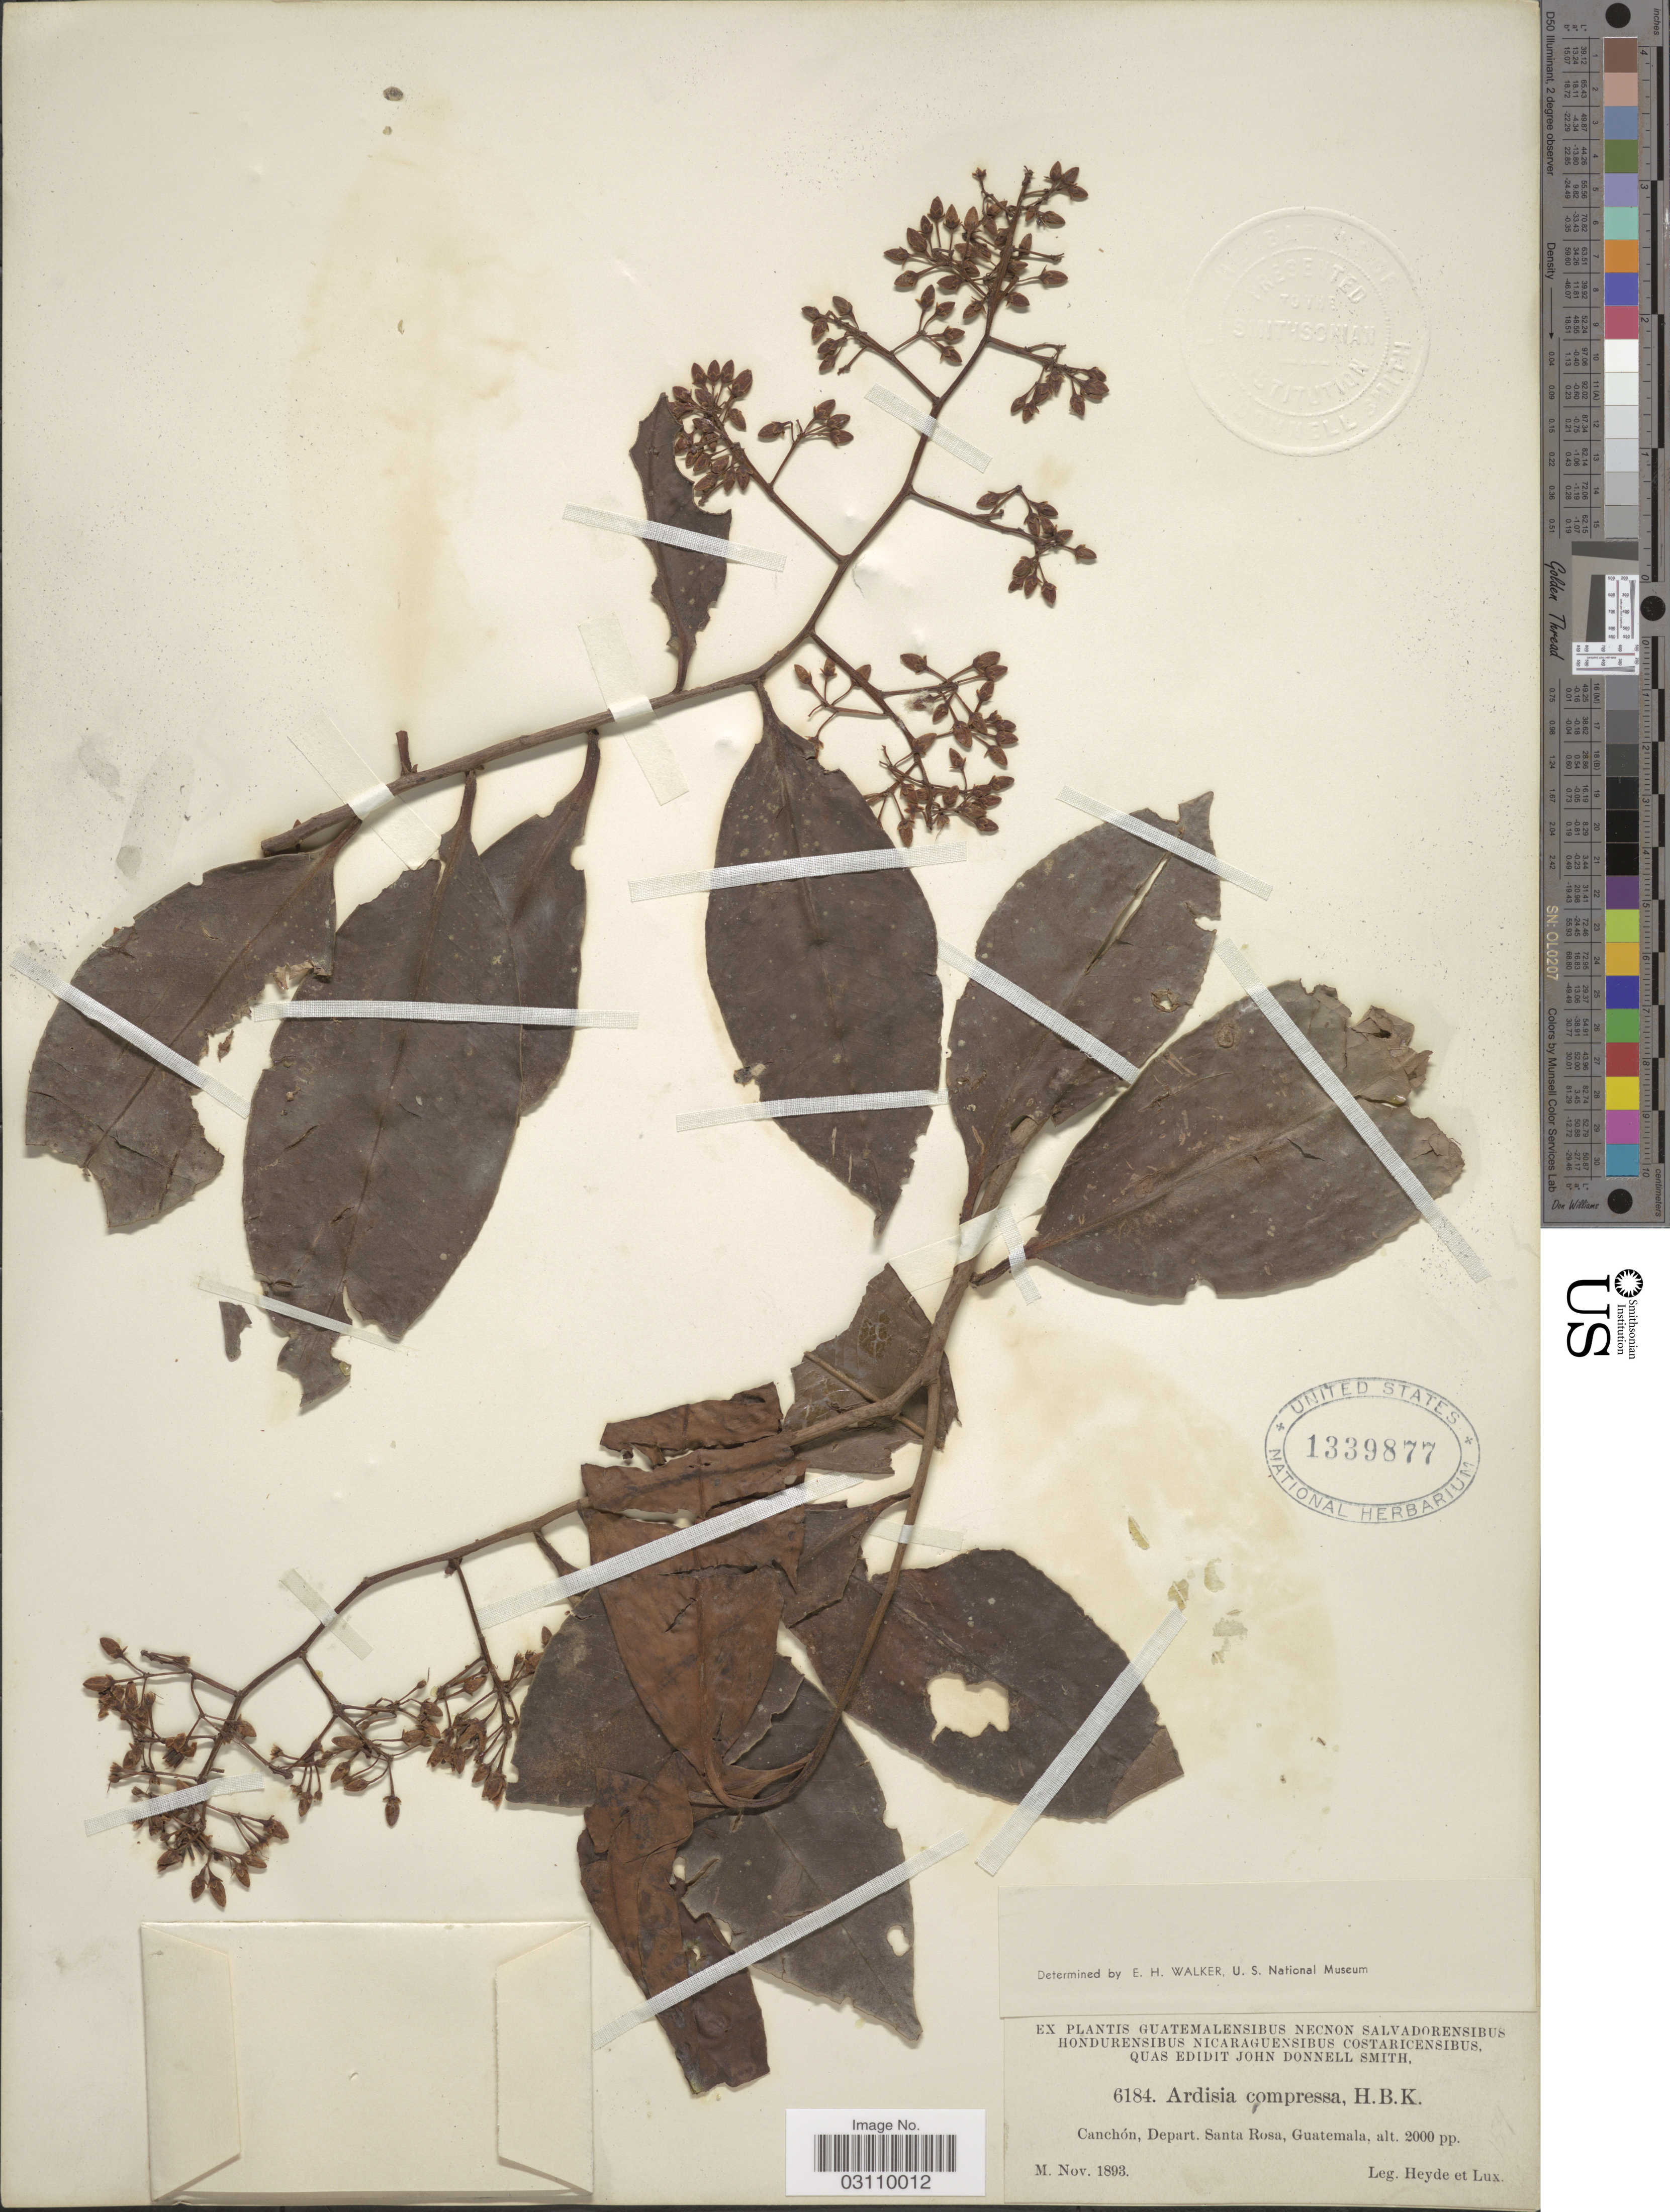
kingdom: Plantae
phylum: Tracheophyta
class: Magnoliopsida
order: Ericales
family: Primulaceae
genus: Ardisia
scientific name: Ardisia compressa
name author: Kunth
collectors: Heyde & Lux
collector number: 6184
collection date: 1893-11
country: Guatemala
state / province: Santa Rosa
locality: Canchón, Depart. Santa Rosa.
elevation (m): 610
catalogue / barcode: US 1339877